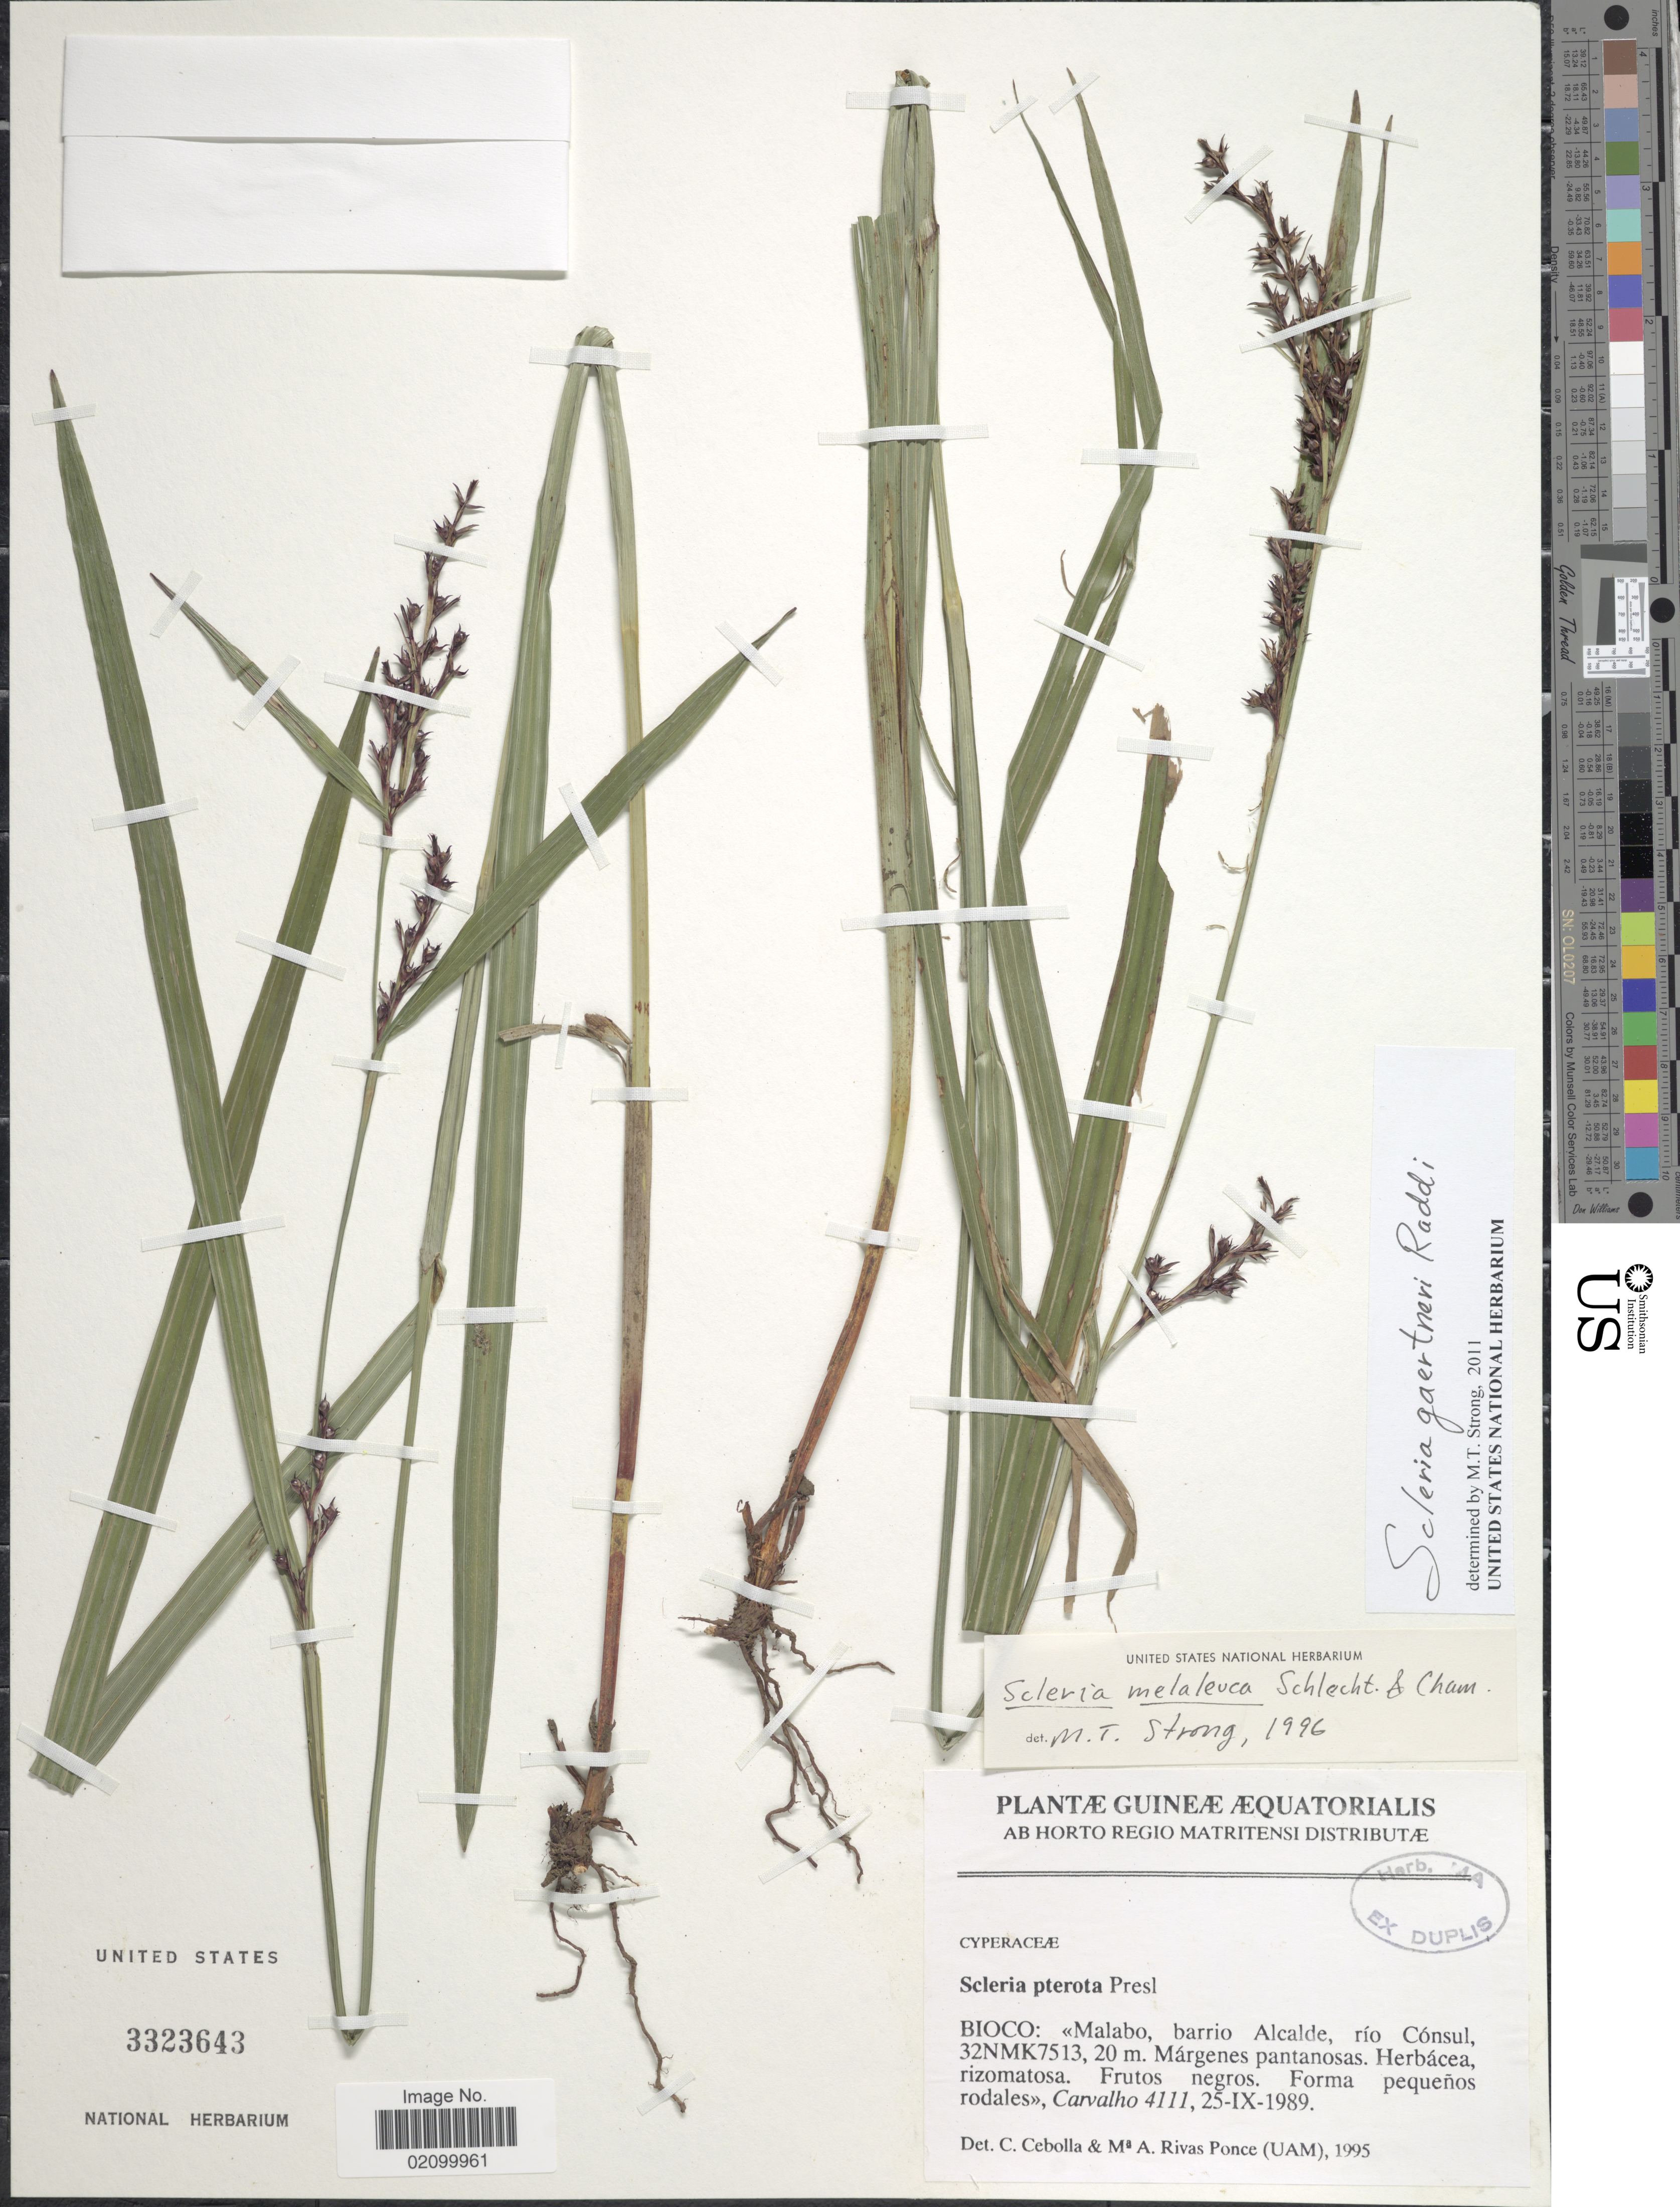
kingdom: Plantae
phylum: Tracheophyta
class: Liliopsida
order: Poales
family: Cyperaceae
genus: Scleria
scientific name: Scleria gaertneri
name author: Raddi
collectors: Carvalho, --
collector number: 4111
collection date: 1989-09-25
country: Equatorial Guinea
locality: Guineae Aequatorialis. Bioco: Malabo, barrio Alcalde, rio Consul, 32NMK7513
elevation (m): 20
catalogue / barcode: US 3323643